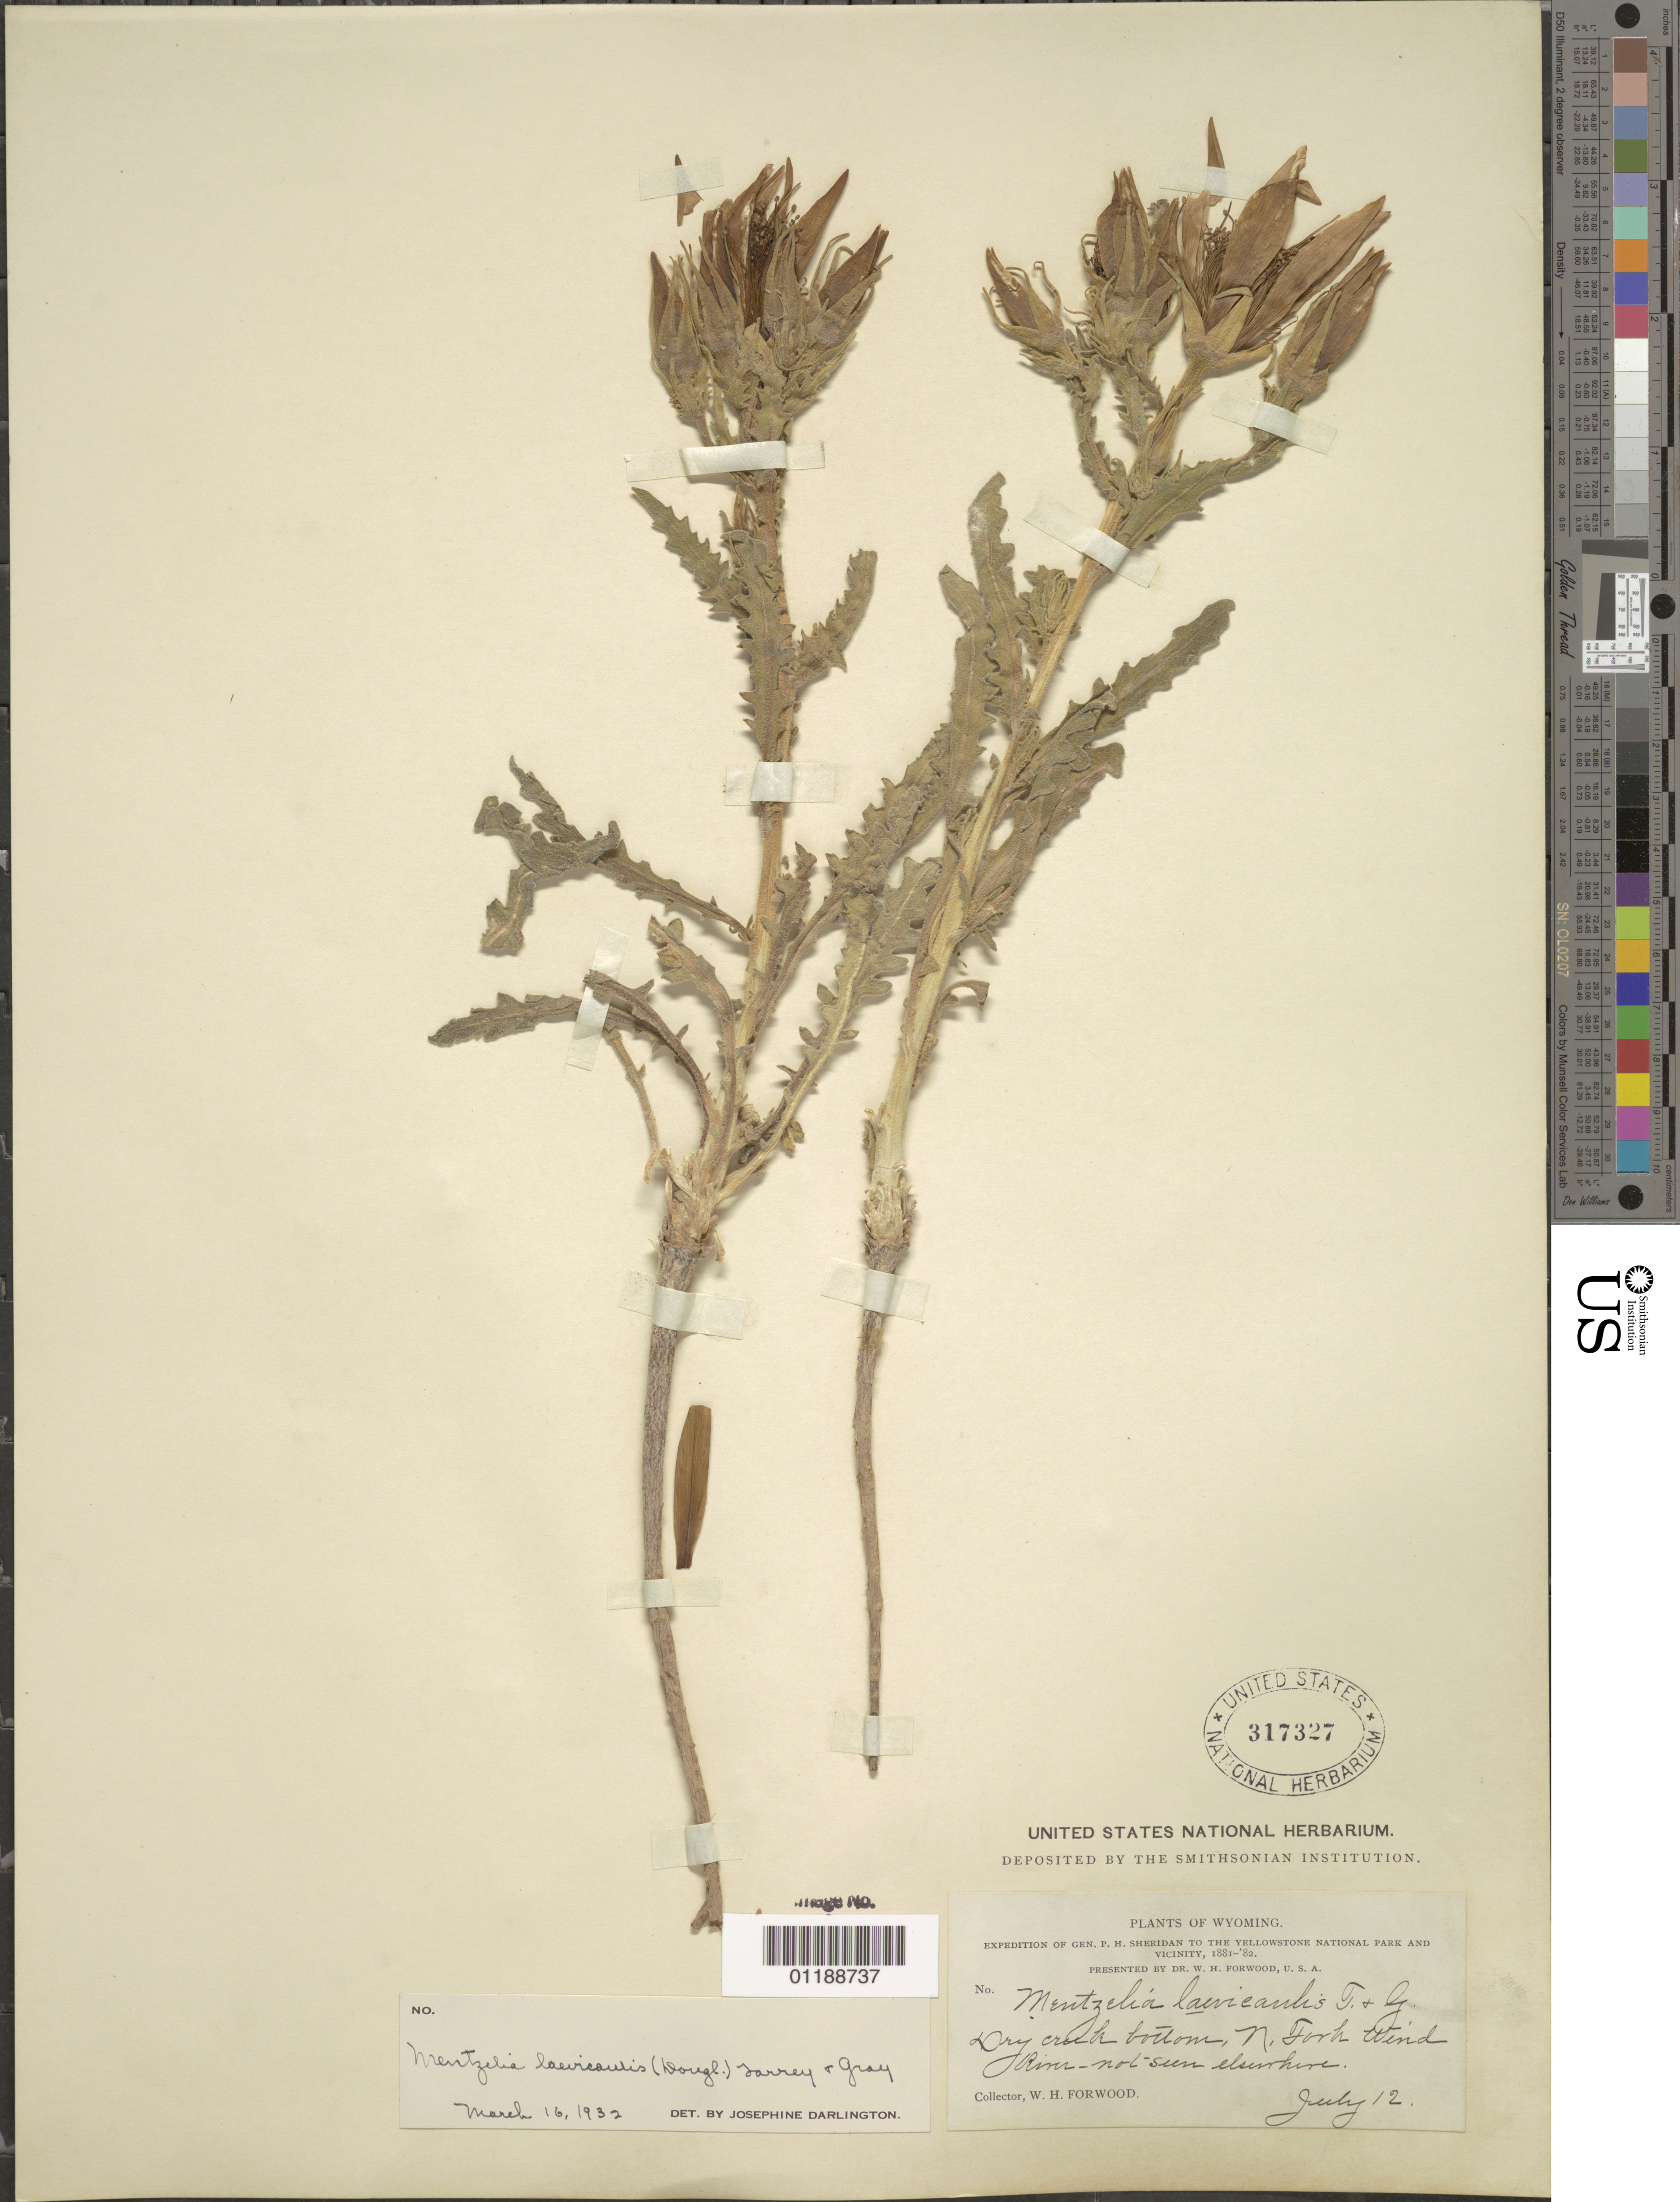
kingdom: Plantae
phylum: Tracheophyta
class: Magnoliopsida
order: Cornales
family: Loasaceae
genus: Mentzelia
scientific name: Mentzelia laevicaulis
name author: (Douglas ex Hook.) Torr. & A. Gray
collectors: W. Forwood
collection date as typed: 12 Jul 1881 to 12 Jul 1882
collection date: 1881-07-12/1882-07-12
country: United States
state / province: Wyoming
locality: North Fork of Wind River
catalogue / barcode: US 317327